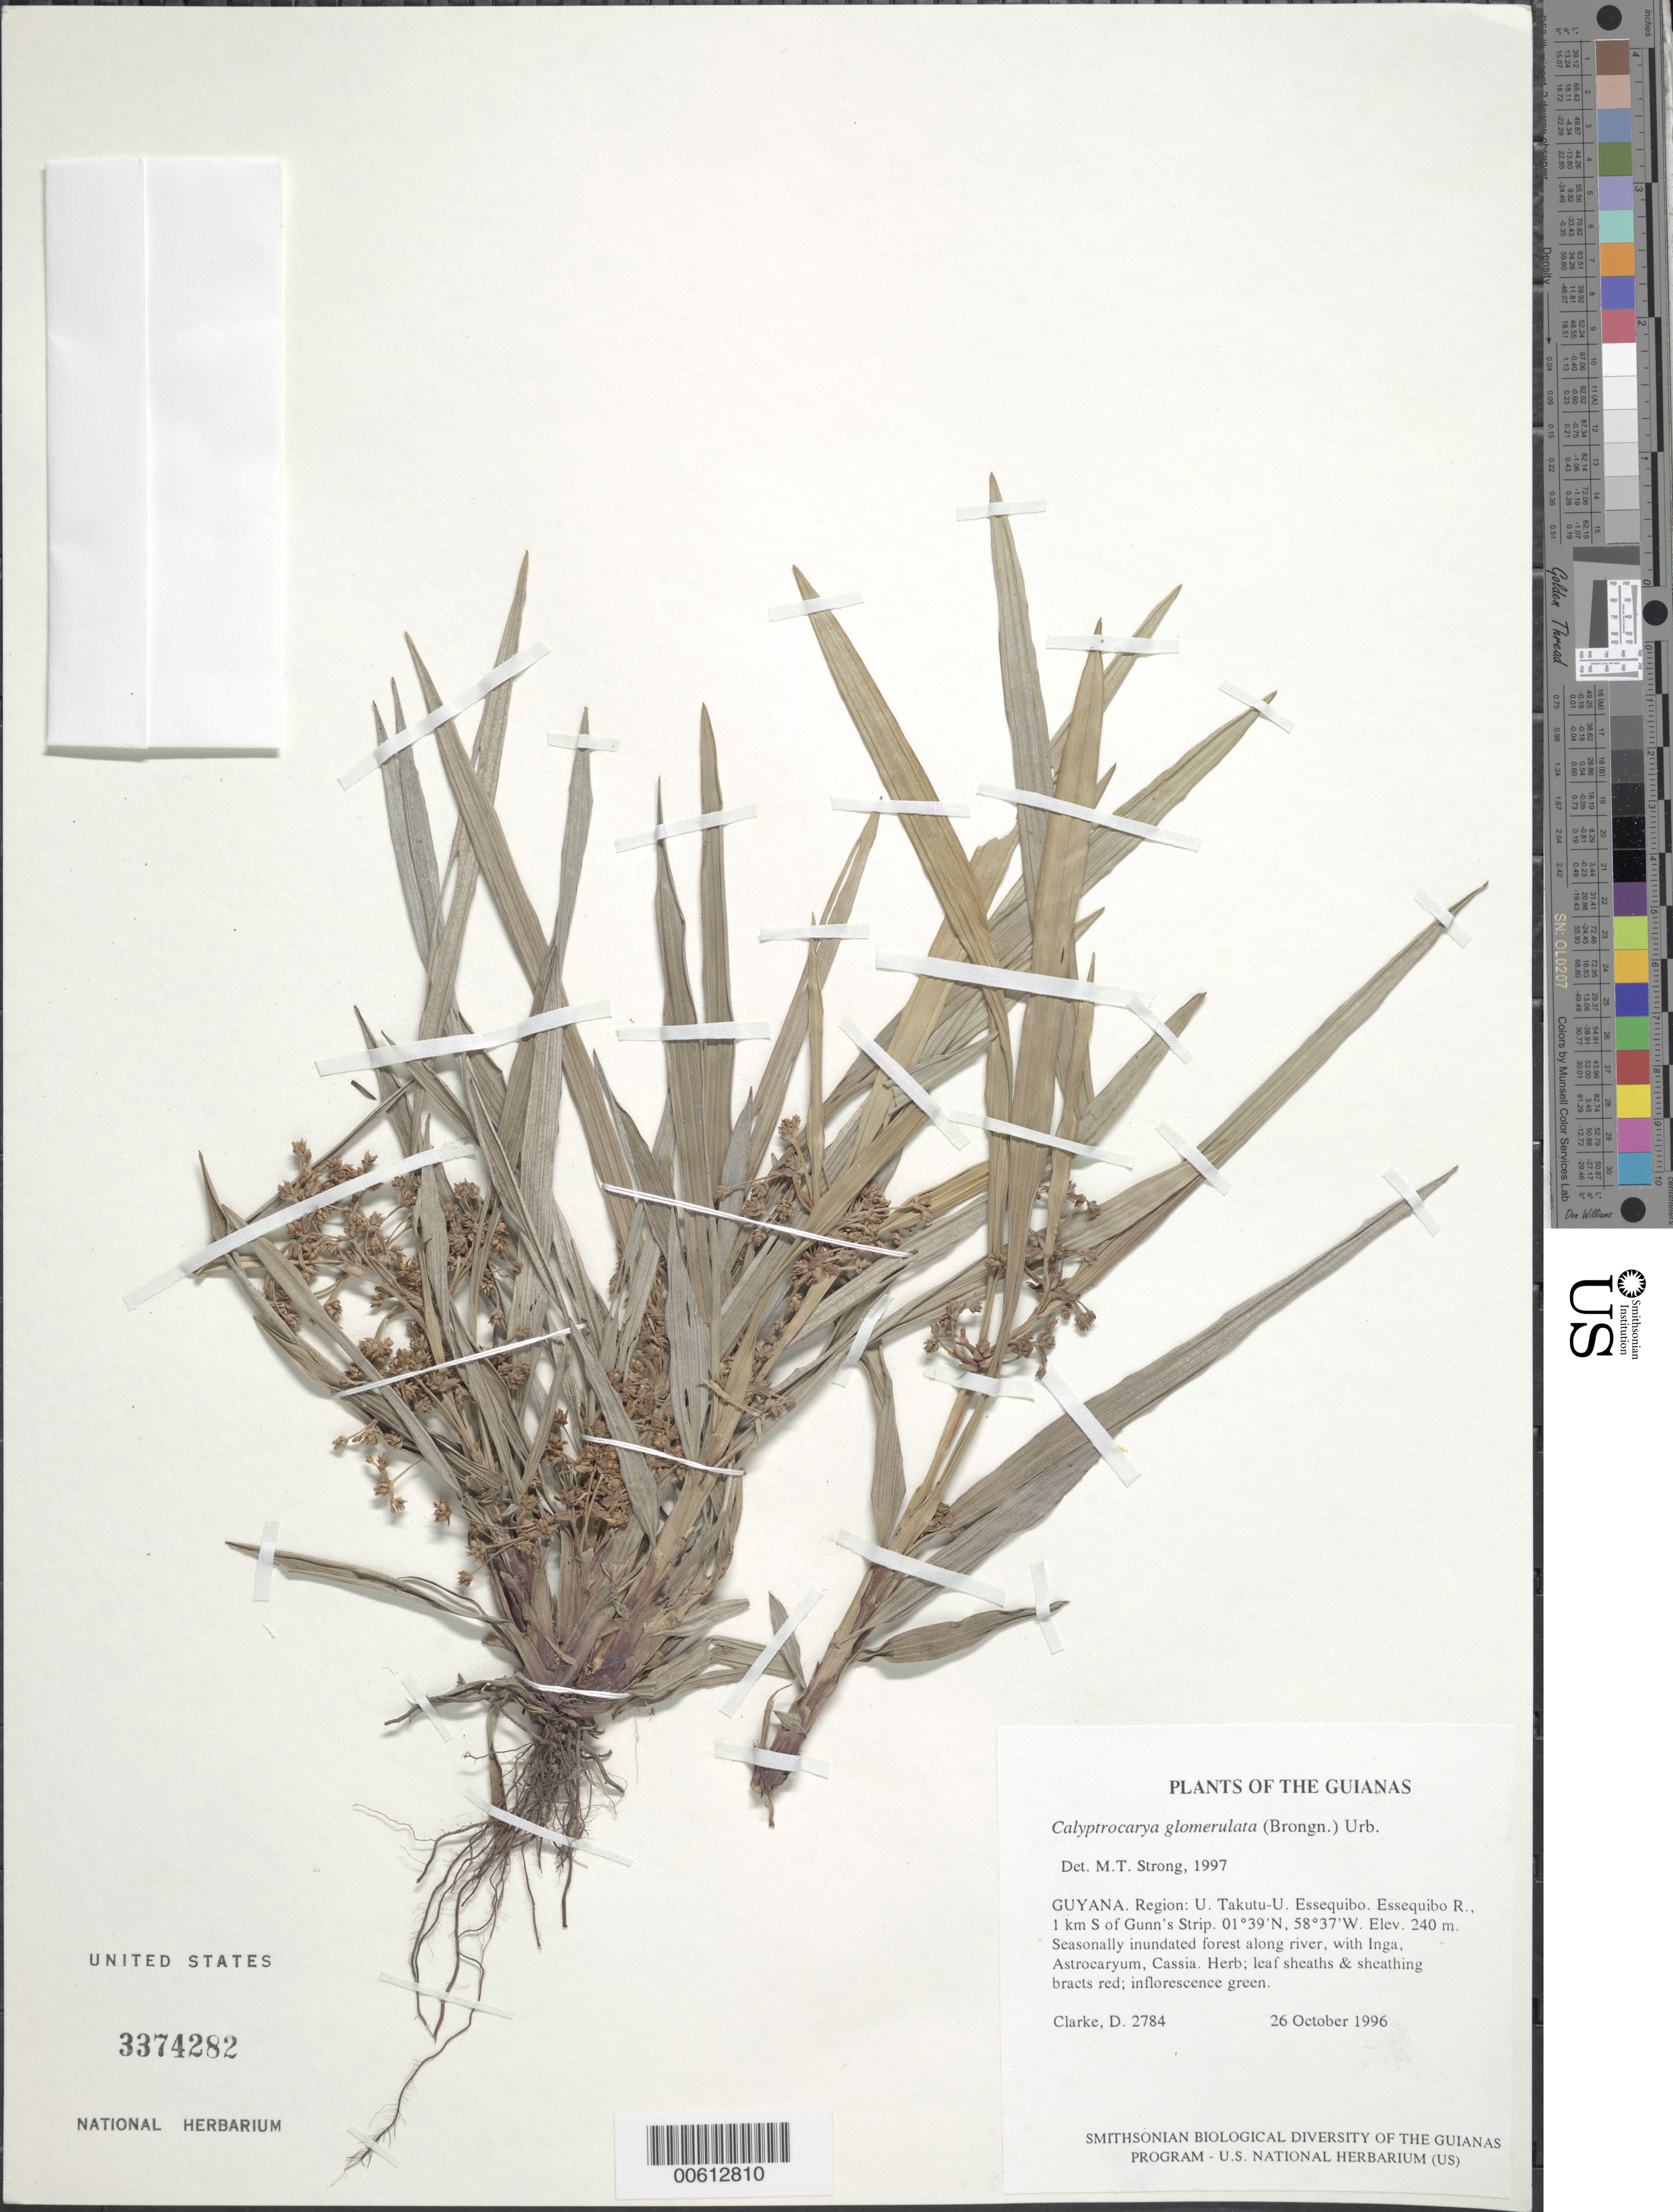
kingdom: Plantae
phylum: Tracheophyta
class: Liliopsida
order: Poales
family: Cyperaceae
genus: Calyptrocarya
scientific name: Calyptrocarya glomerulata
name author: (Brongn.) Urb.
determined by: Strong, M. T., (US), Smithsonian Institution - National Museum of Natural History (UNITED STATES)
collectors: H. D. Clarke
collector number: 2784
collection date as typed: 26 October 1996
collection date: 1996-10-26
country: Guyana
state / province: U. Takutu-U. Essequibo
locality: Essequibo R., 1 km S of Gunn's Strip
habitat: Seasonally inundated forest along river, with Inga, Astrocaryum, Cassia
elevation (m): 240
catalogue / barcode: US 3374282